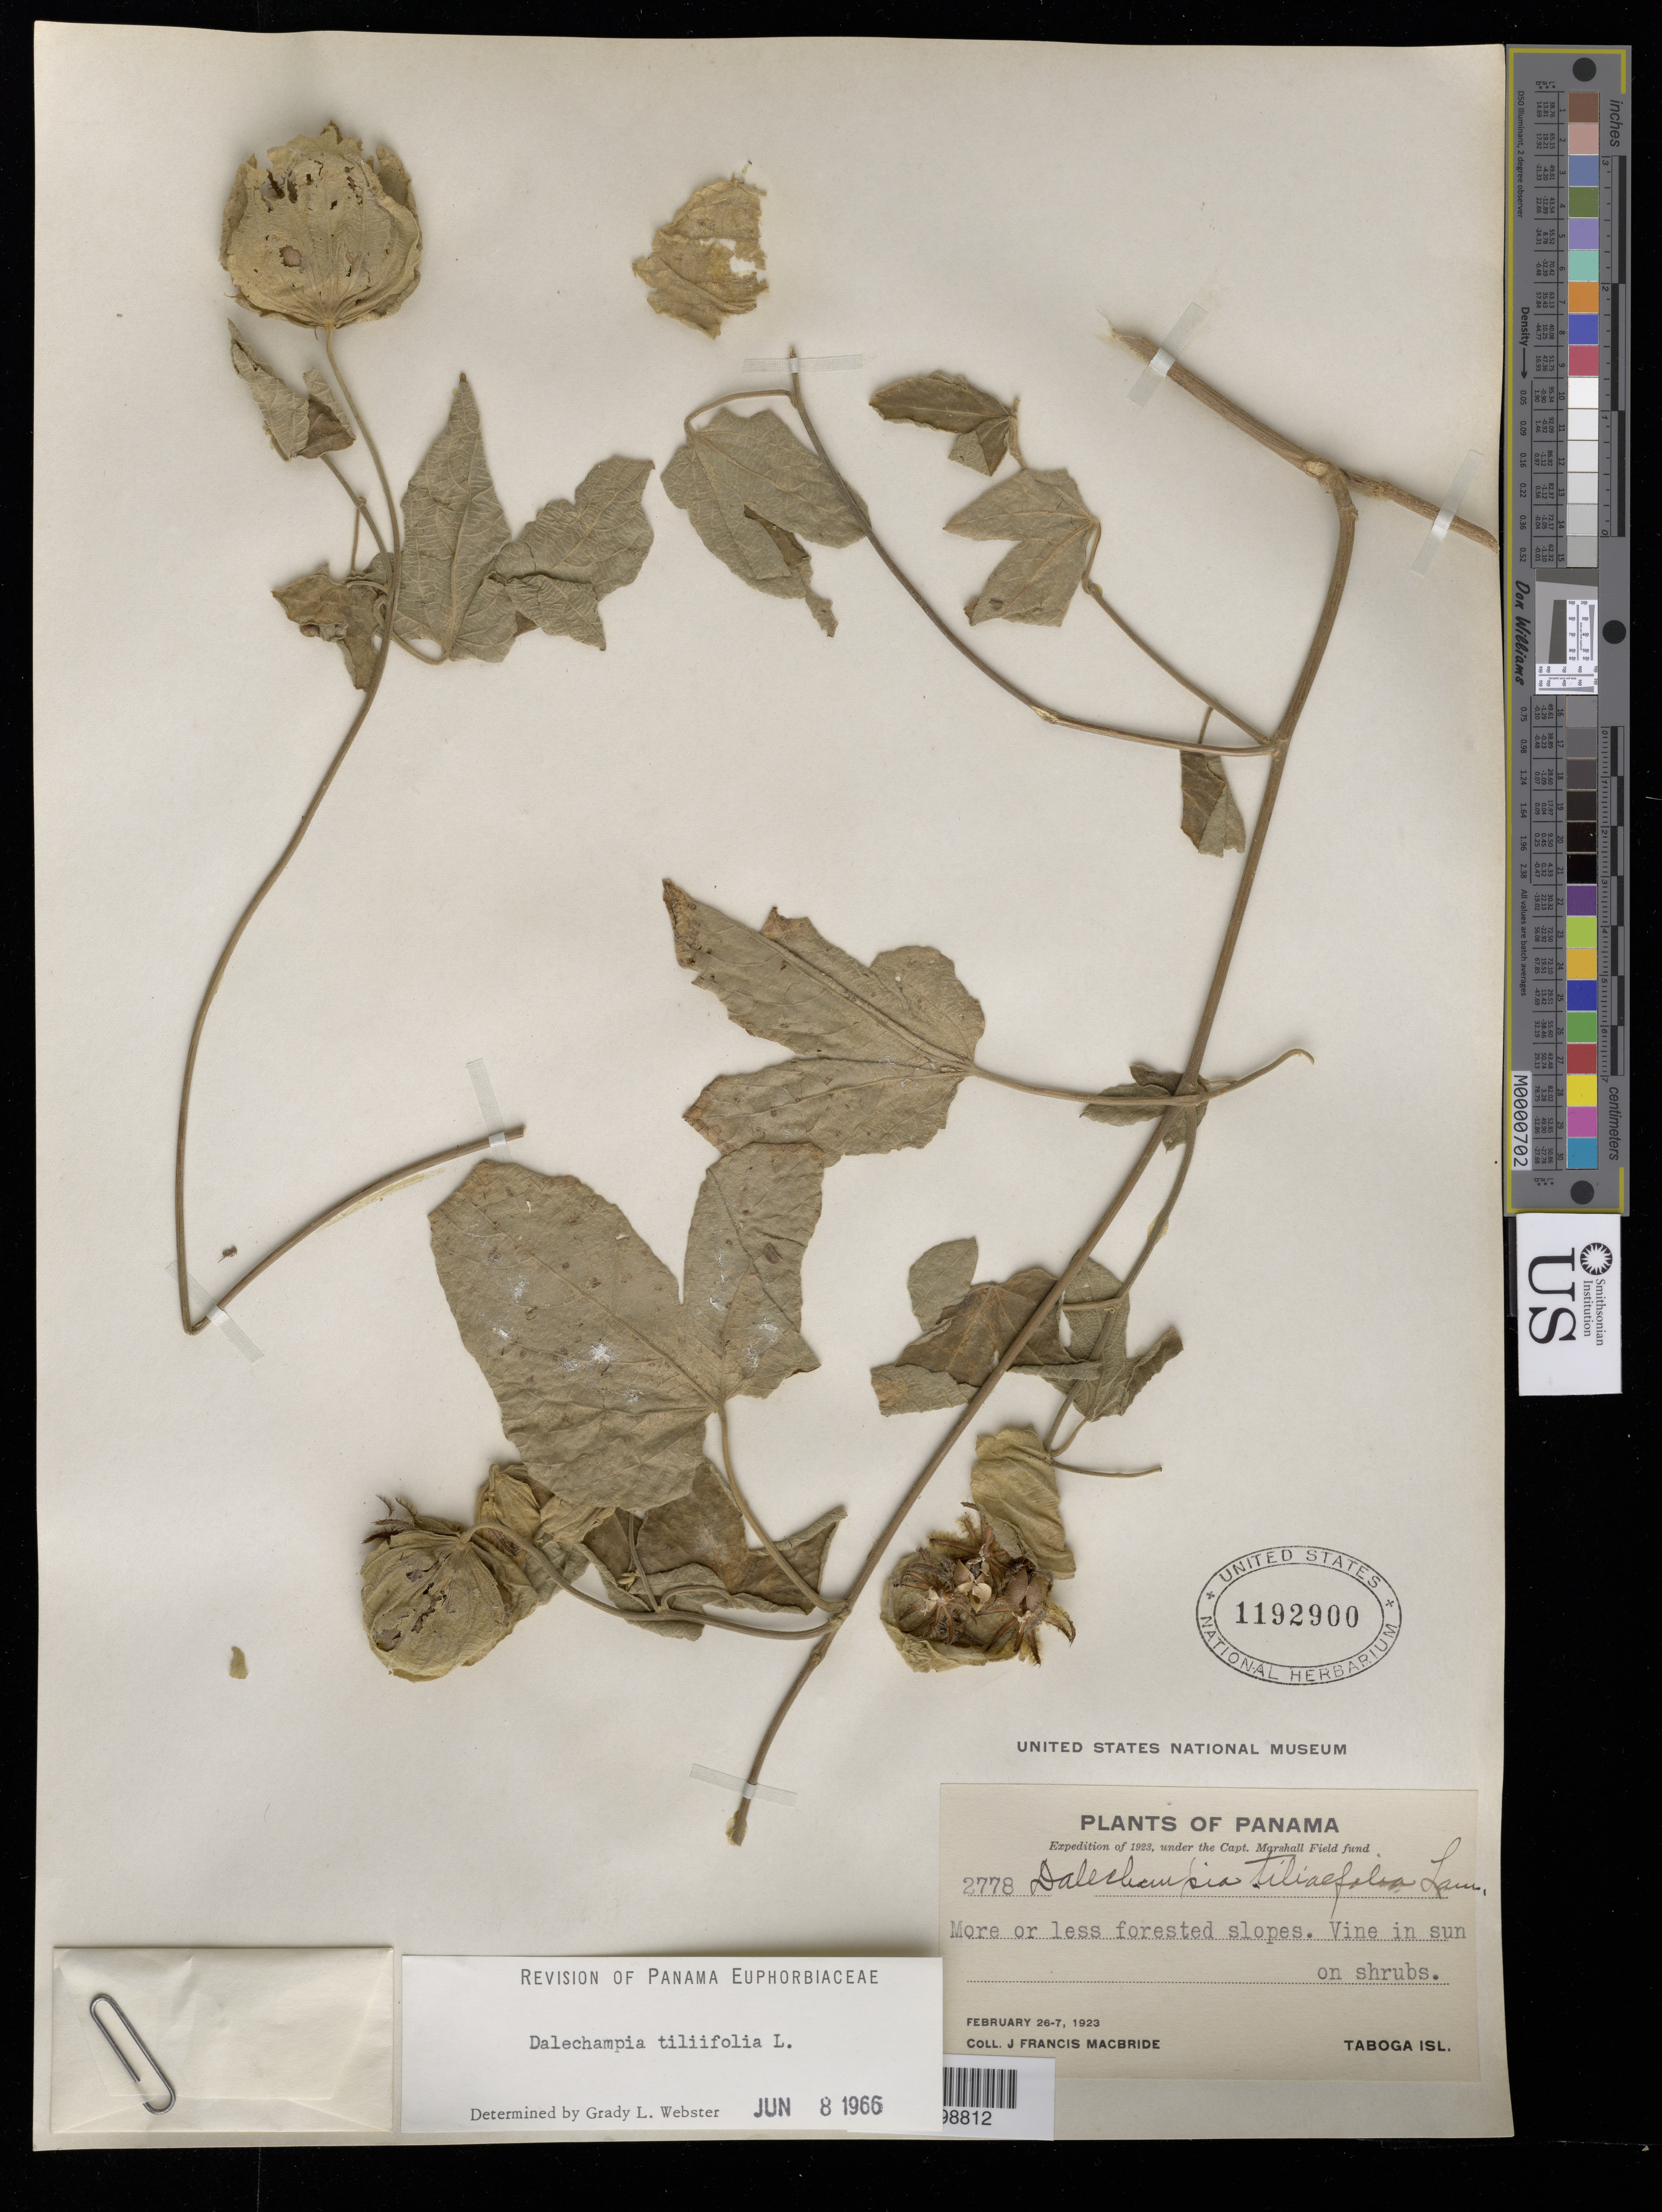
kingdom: Plantae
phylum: Tracheophyta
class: Magnoliopsida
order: Malpighiales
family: Euphorbiaceae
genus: Dalechampia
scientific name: Dalechampia tiliifolia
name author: Lam.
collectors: J. F. Macbride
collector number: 2778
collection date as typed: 7-26 Feb 1923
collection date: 1923-02-07/1923-02-26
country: Panama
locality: Taboga Island.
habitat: Vine.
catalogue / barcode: US 1192900